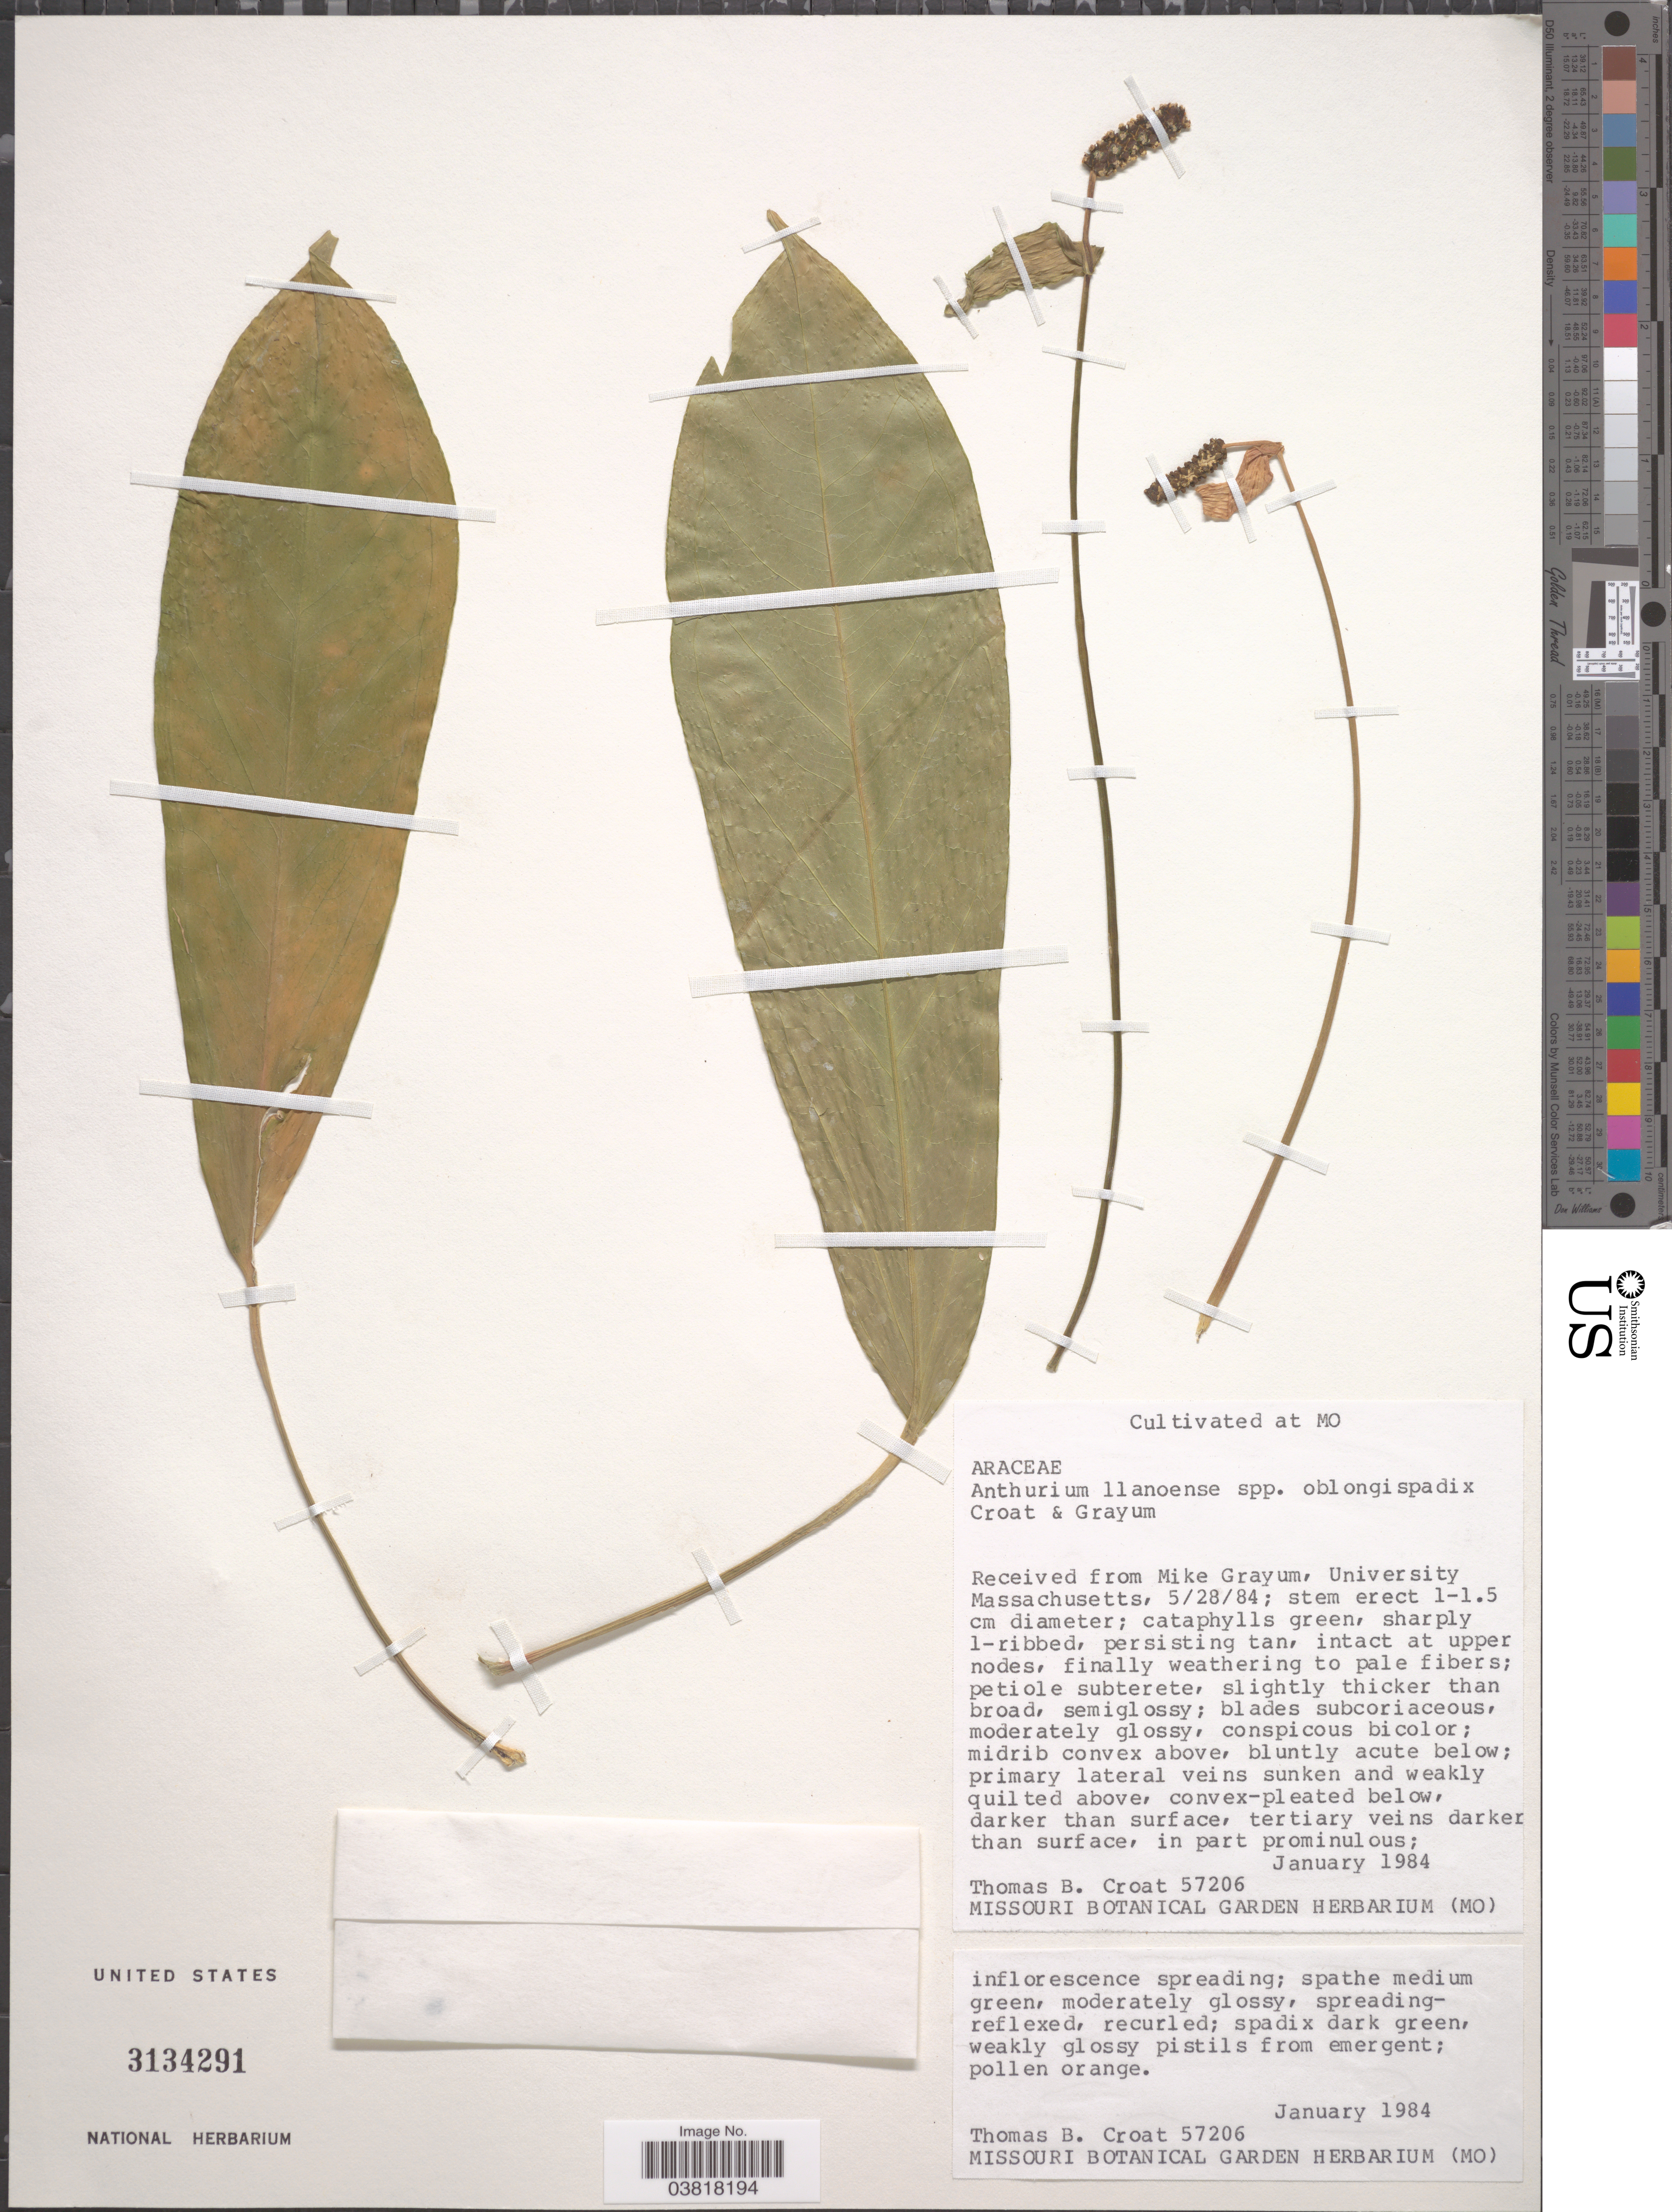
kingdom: Plantae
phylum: Tracheophyta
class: Liliopsida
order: Alismatales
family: Araceae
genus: Anthurium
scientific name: Anthurium llanense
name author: Croat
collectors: T. B. Croat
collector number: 57206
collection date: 1984-01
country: United States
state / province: Missouri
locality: Missouri Botanical Garden Herbarium [unsure placement]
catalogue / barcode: US 3134291